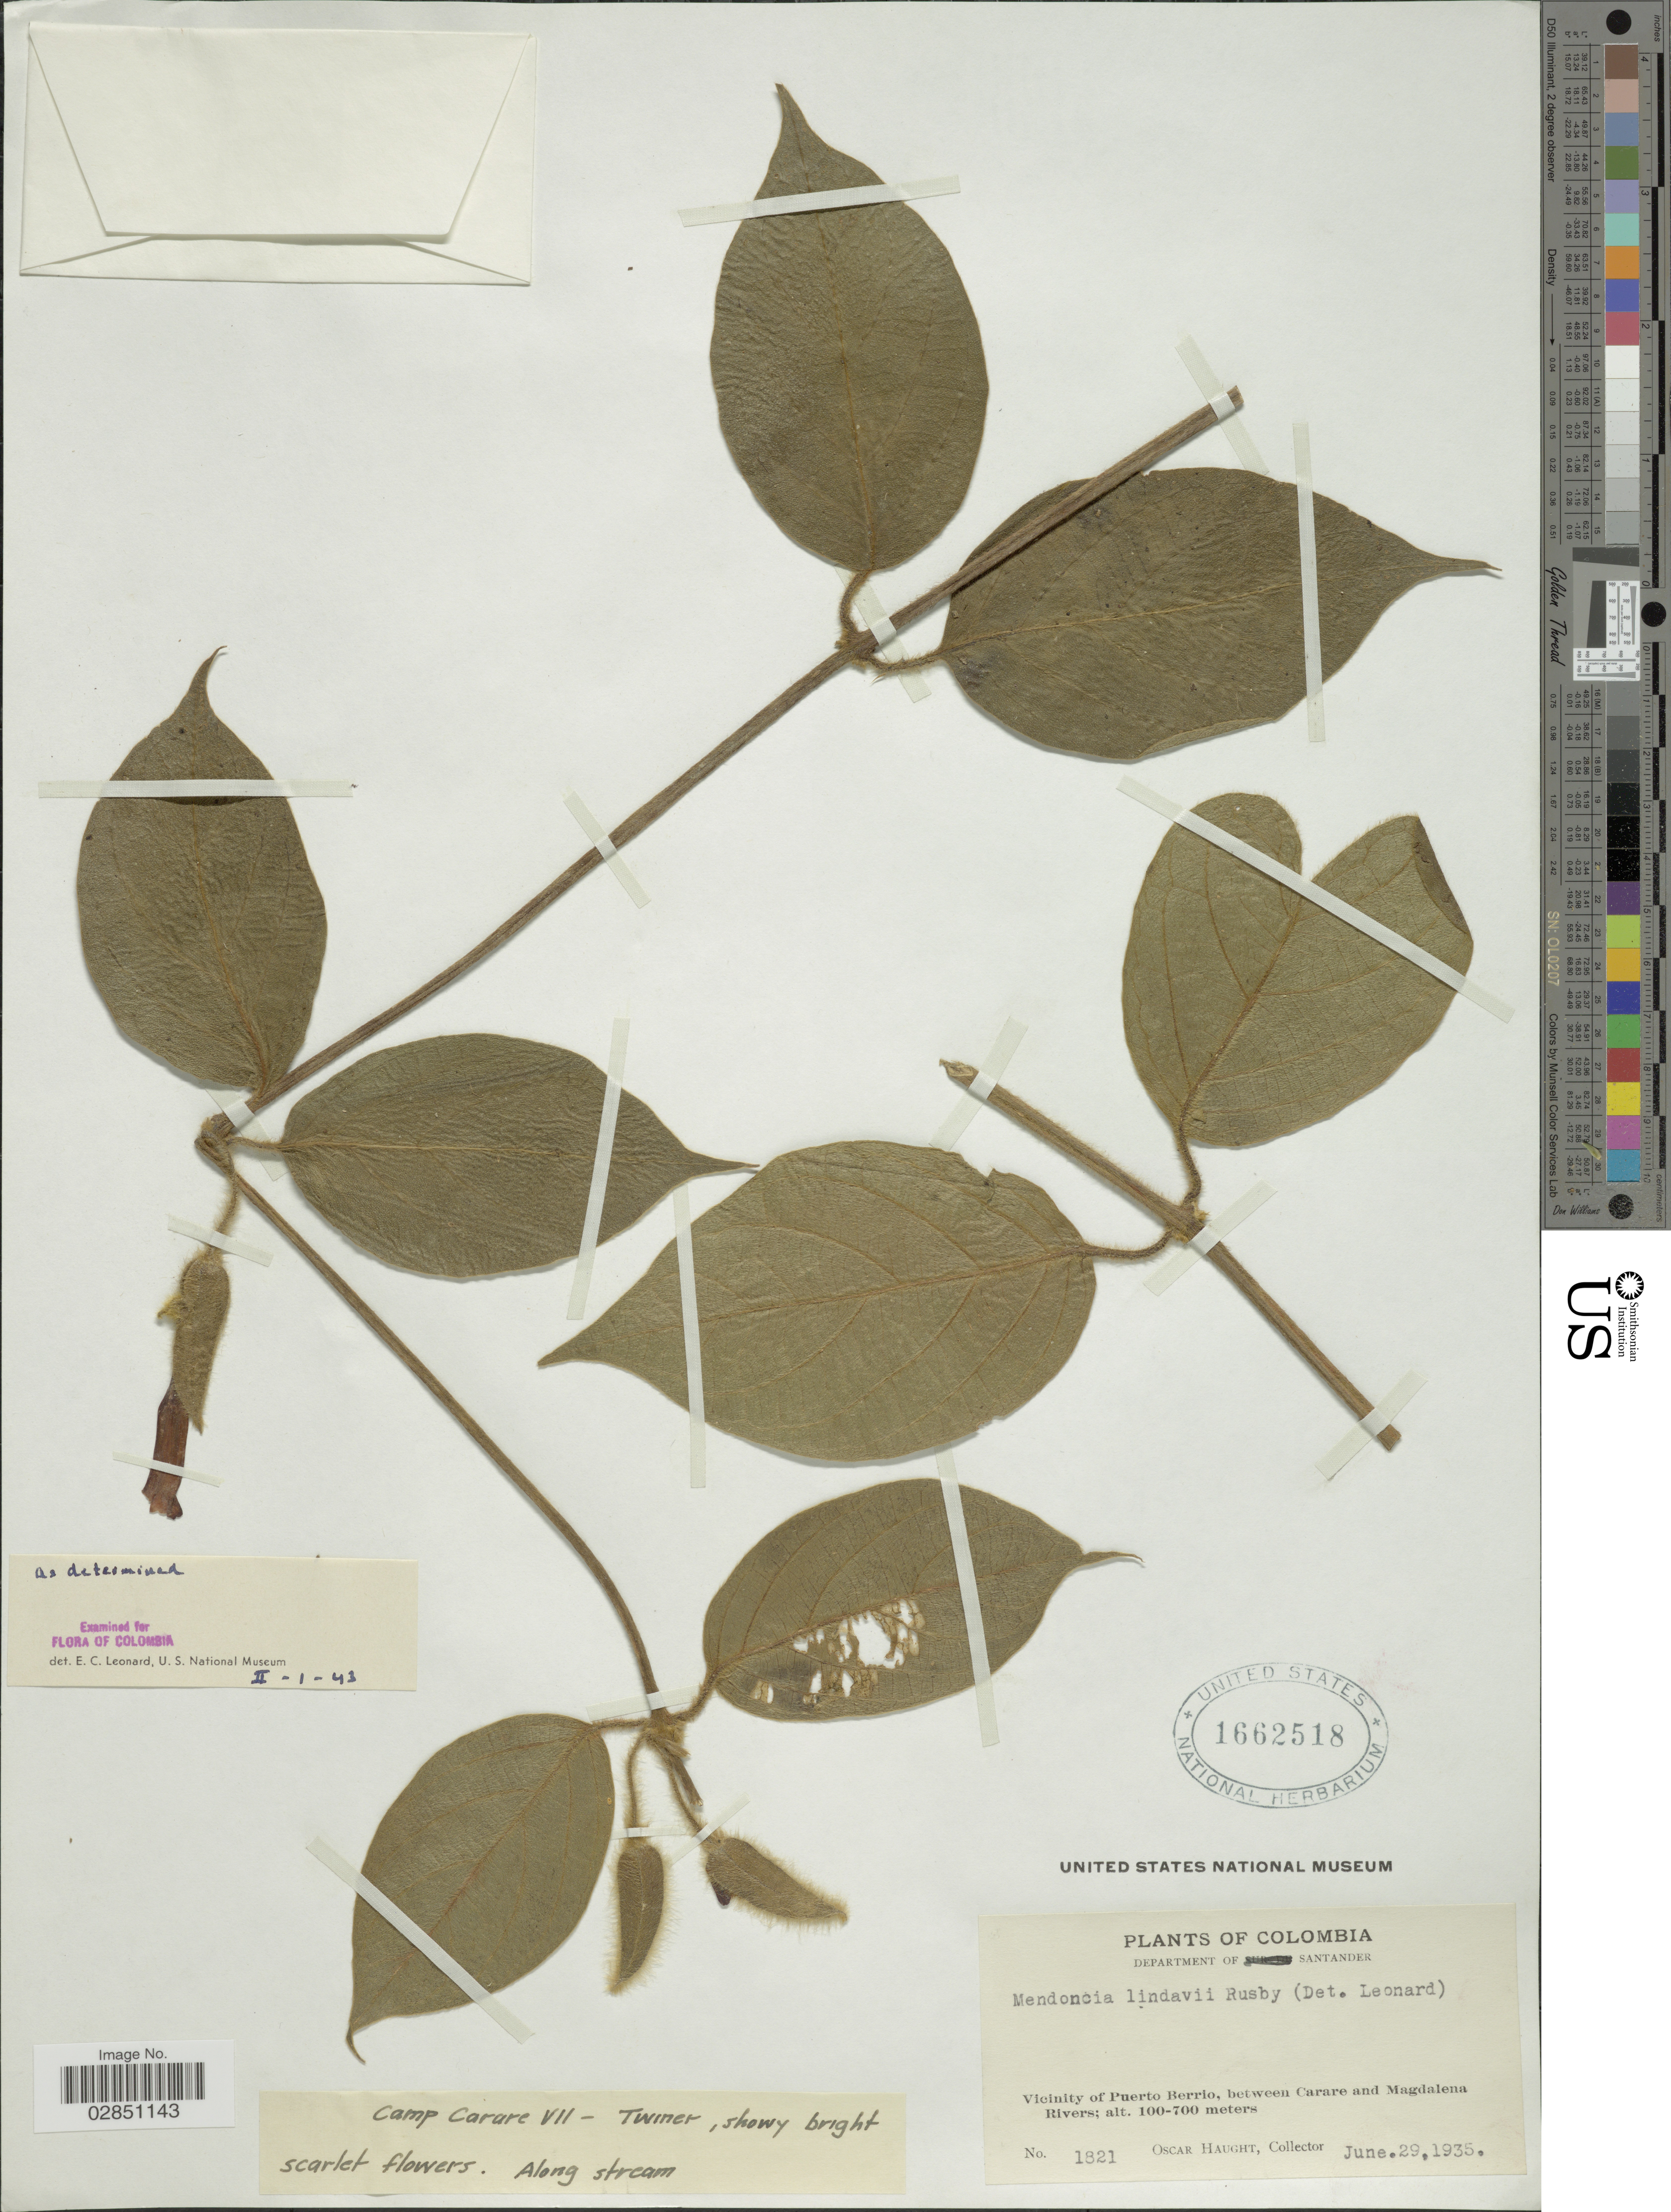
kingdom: Plantae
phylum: Tracheophyta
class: Magnoliopsida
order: Lamiales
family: Acanthaceae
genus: Mendoncia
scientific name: Mendoncia lindavii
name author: Rusby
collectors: O. L. Haught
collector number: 1821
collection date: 1935-06-29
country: Colombia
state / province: Santander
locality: Department of Santander. Vicinity of Puerto Berrio, between Carare and Magdalena Rivers. Camp Carare VII.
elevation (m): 100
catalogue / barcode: US 1662518